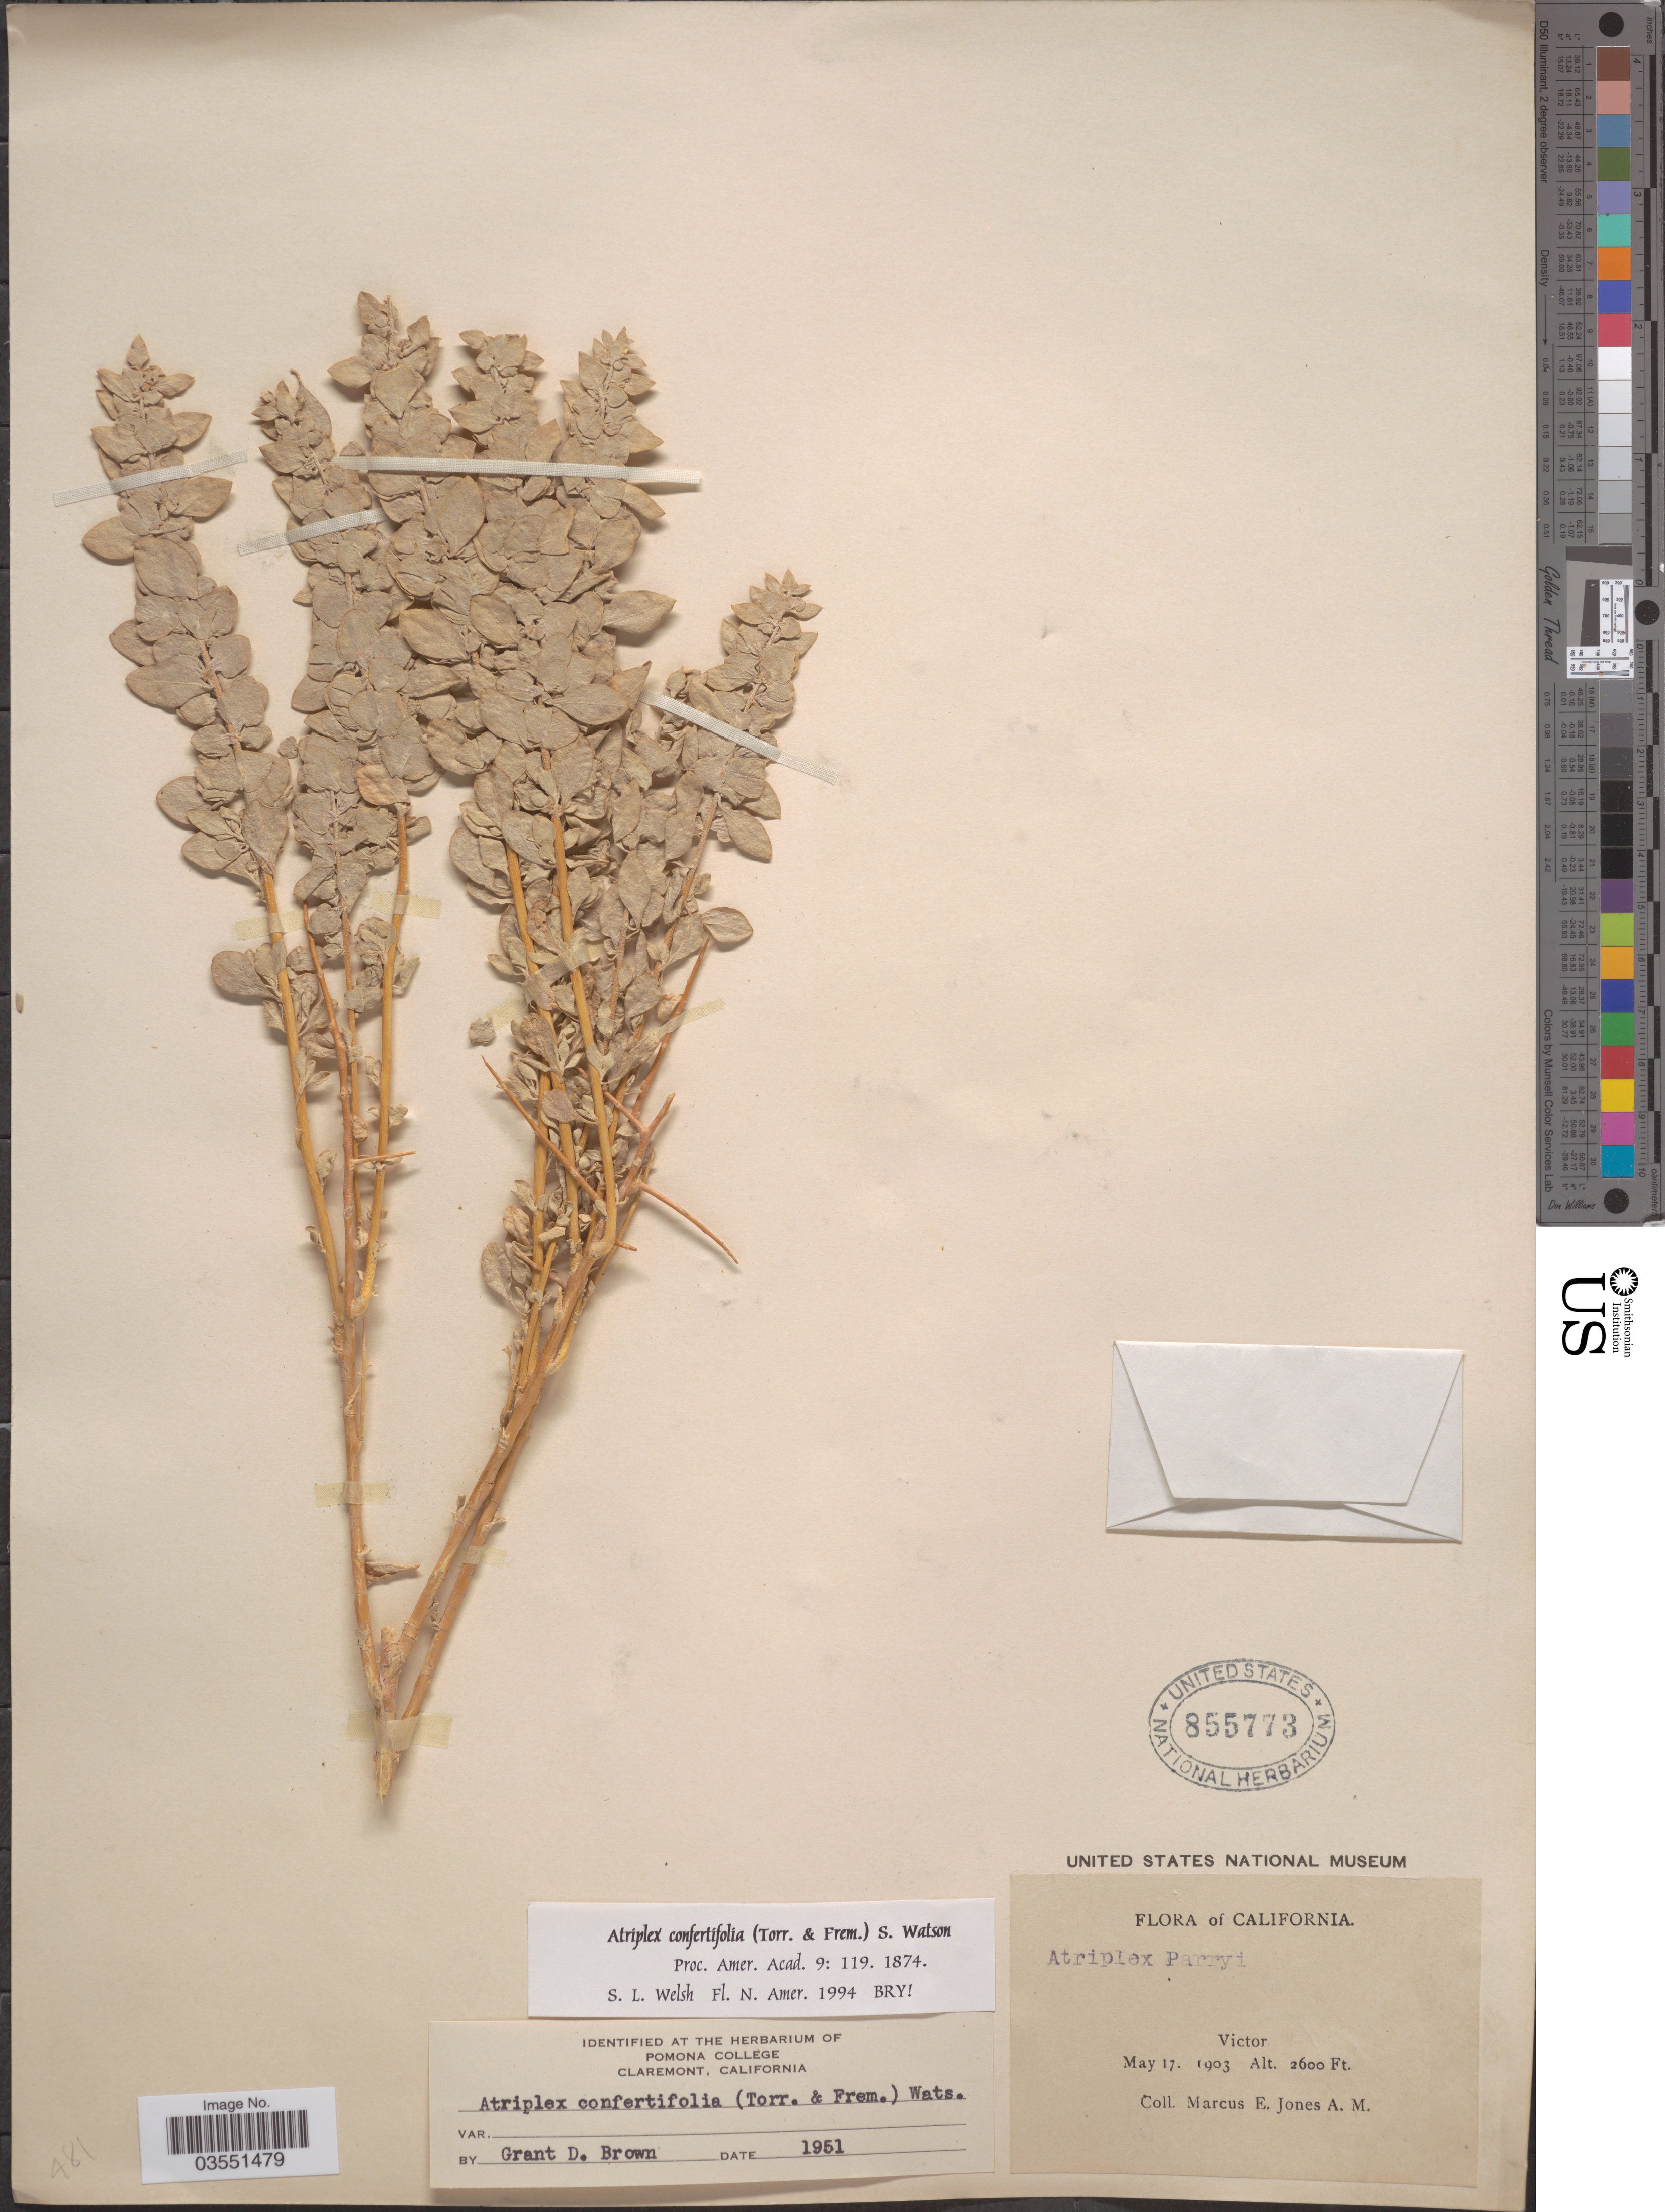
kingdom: Plantae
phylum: Tracheophyta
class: Magnoliopsida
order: Caryophyllales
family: Amaranthaceae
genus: Atriplex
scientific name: Atriplex confertifolia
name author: (Torr. & Frém.) S. Watson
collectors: M. E. Jones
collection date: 1903-05-17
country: United States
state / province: California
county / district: San Joaquin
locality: Victor.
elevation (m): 792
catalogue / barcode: US 855773